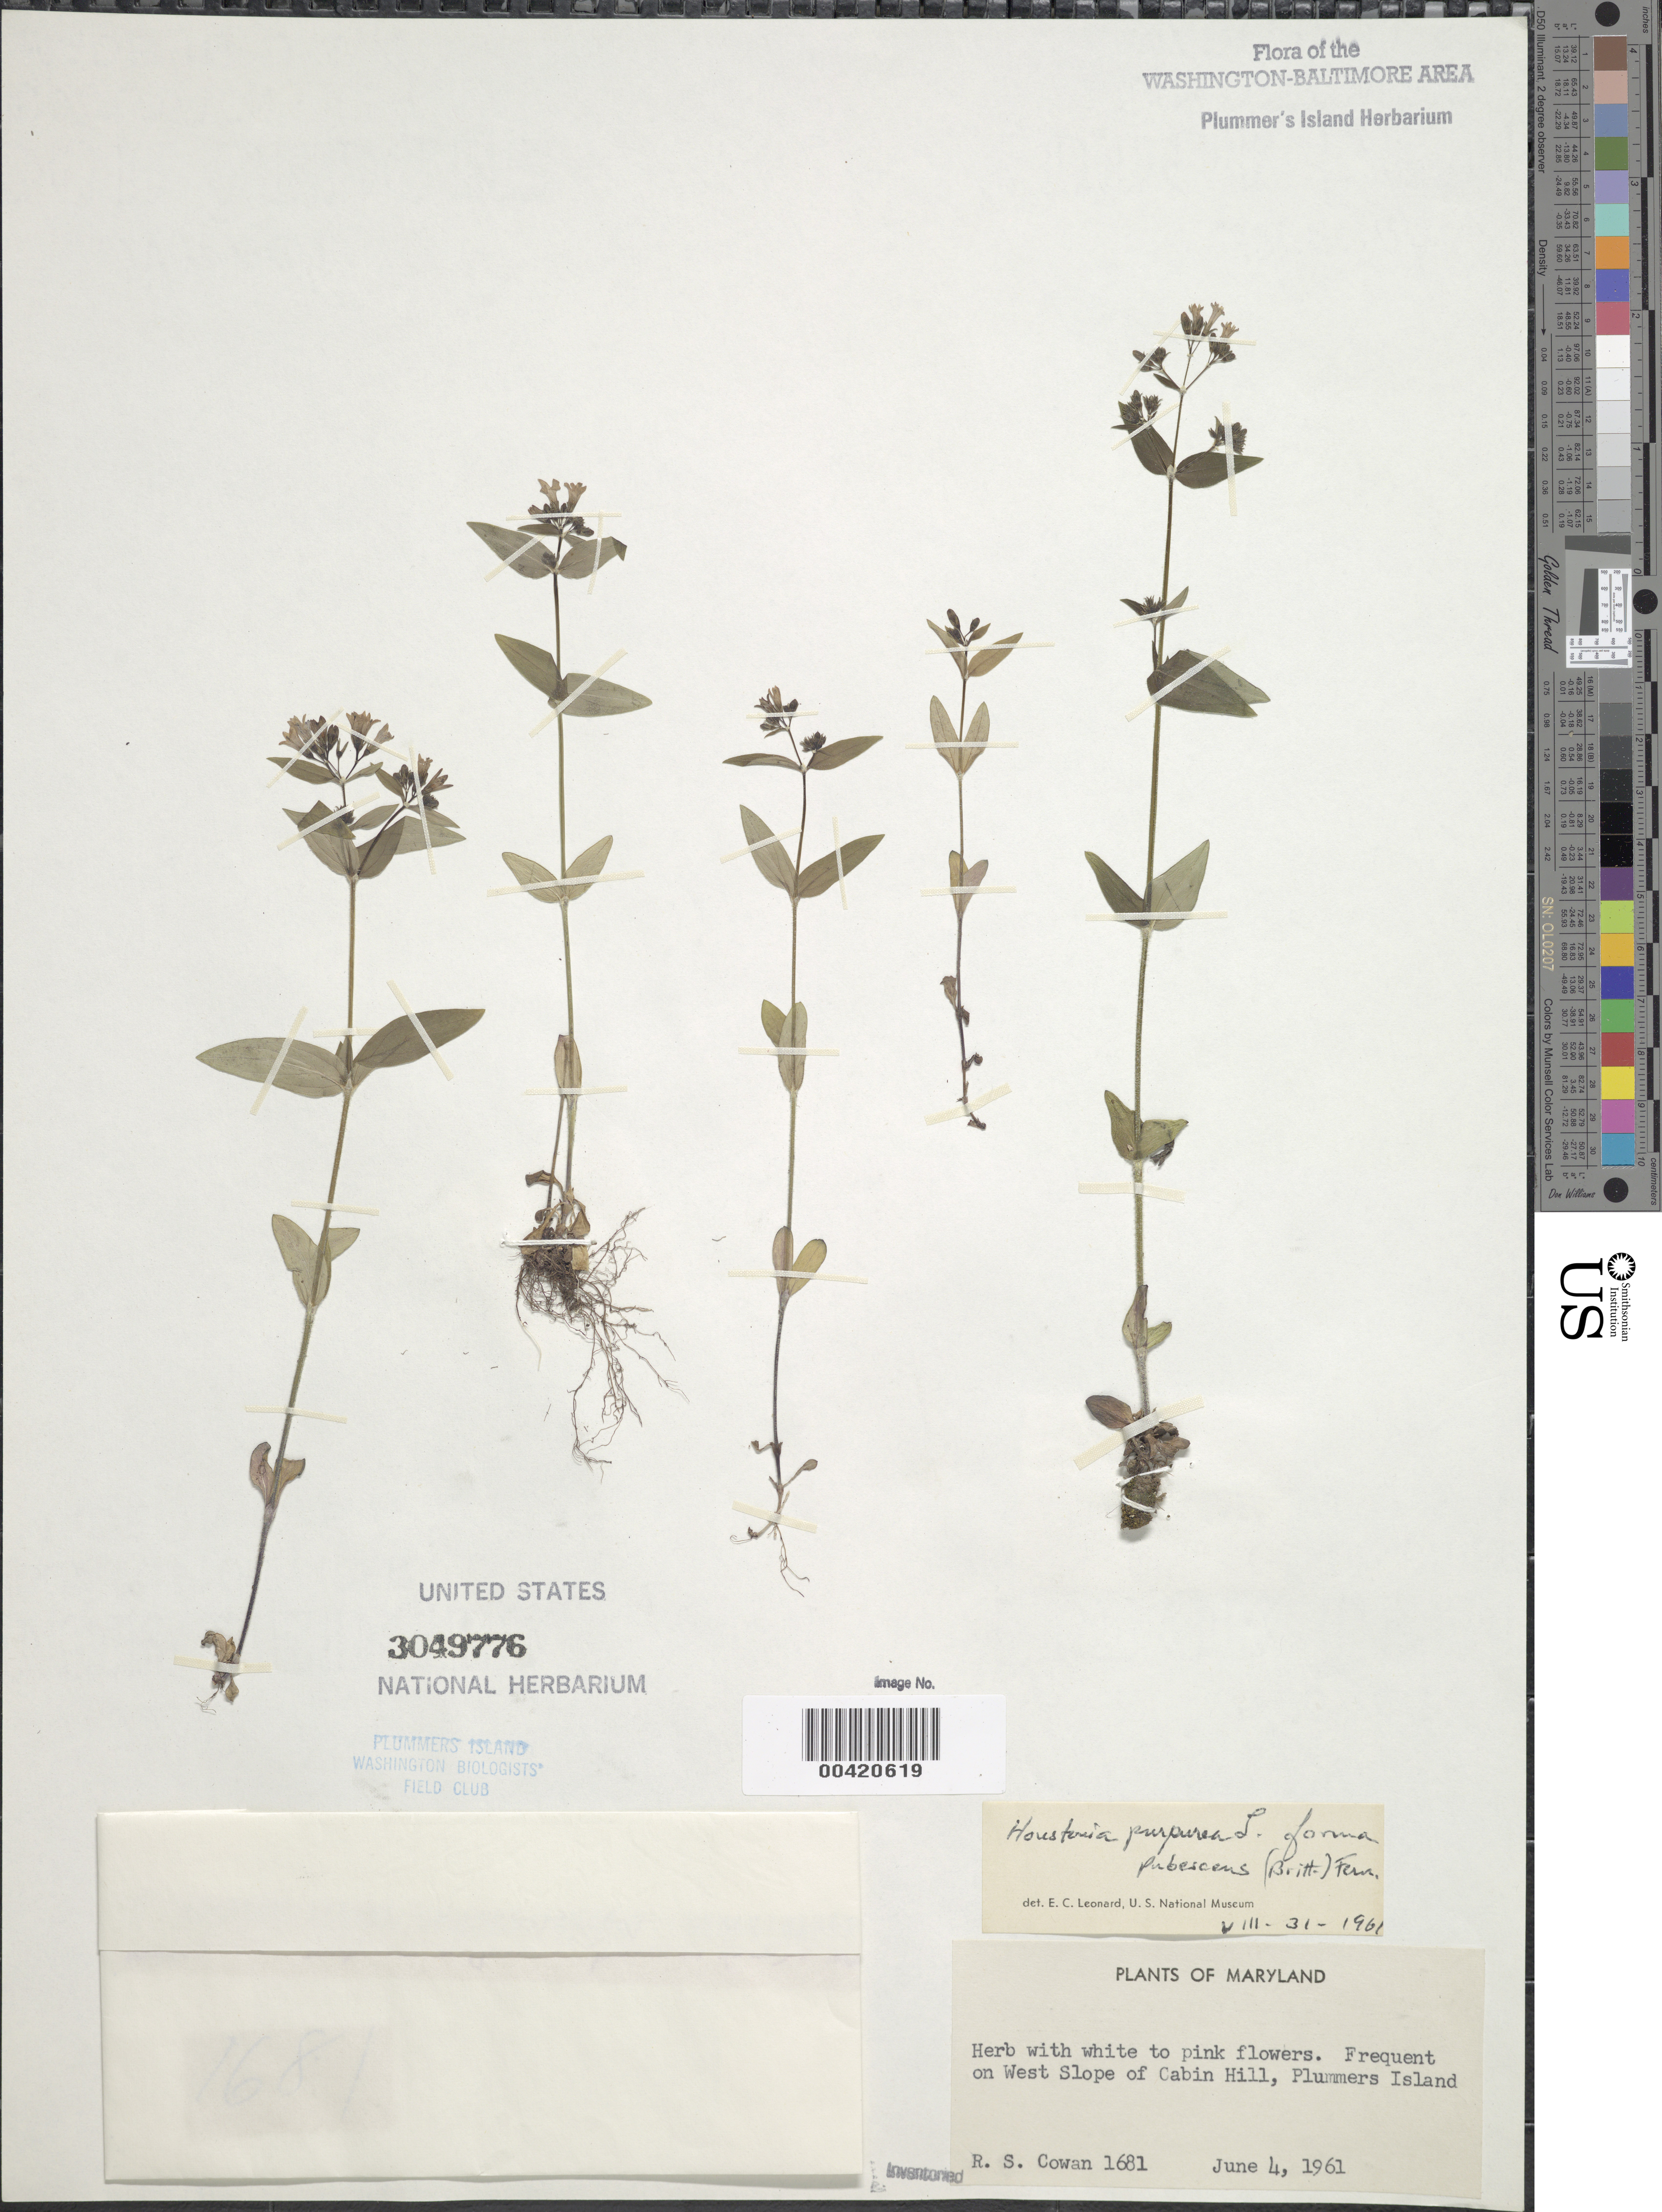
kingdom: Plantae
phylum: Tracheophyta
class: Magnoliopsida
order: Gentianales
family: Rubiaceae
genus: Houstonia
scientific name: Houstonia purpurea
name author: L.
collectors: R. S. Cowan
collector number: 1681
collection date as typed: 04 Jun 1961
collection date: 1961-06-04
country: United States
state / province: Maryland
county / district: Montgomery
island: Plummers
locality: Plummer's Island; west slope of Cabin Hill C. & O. Canal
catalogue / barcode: US 3049776